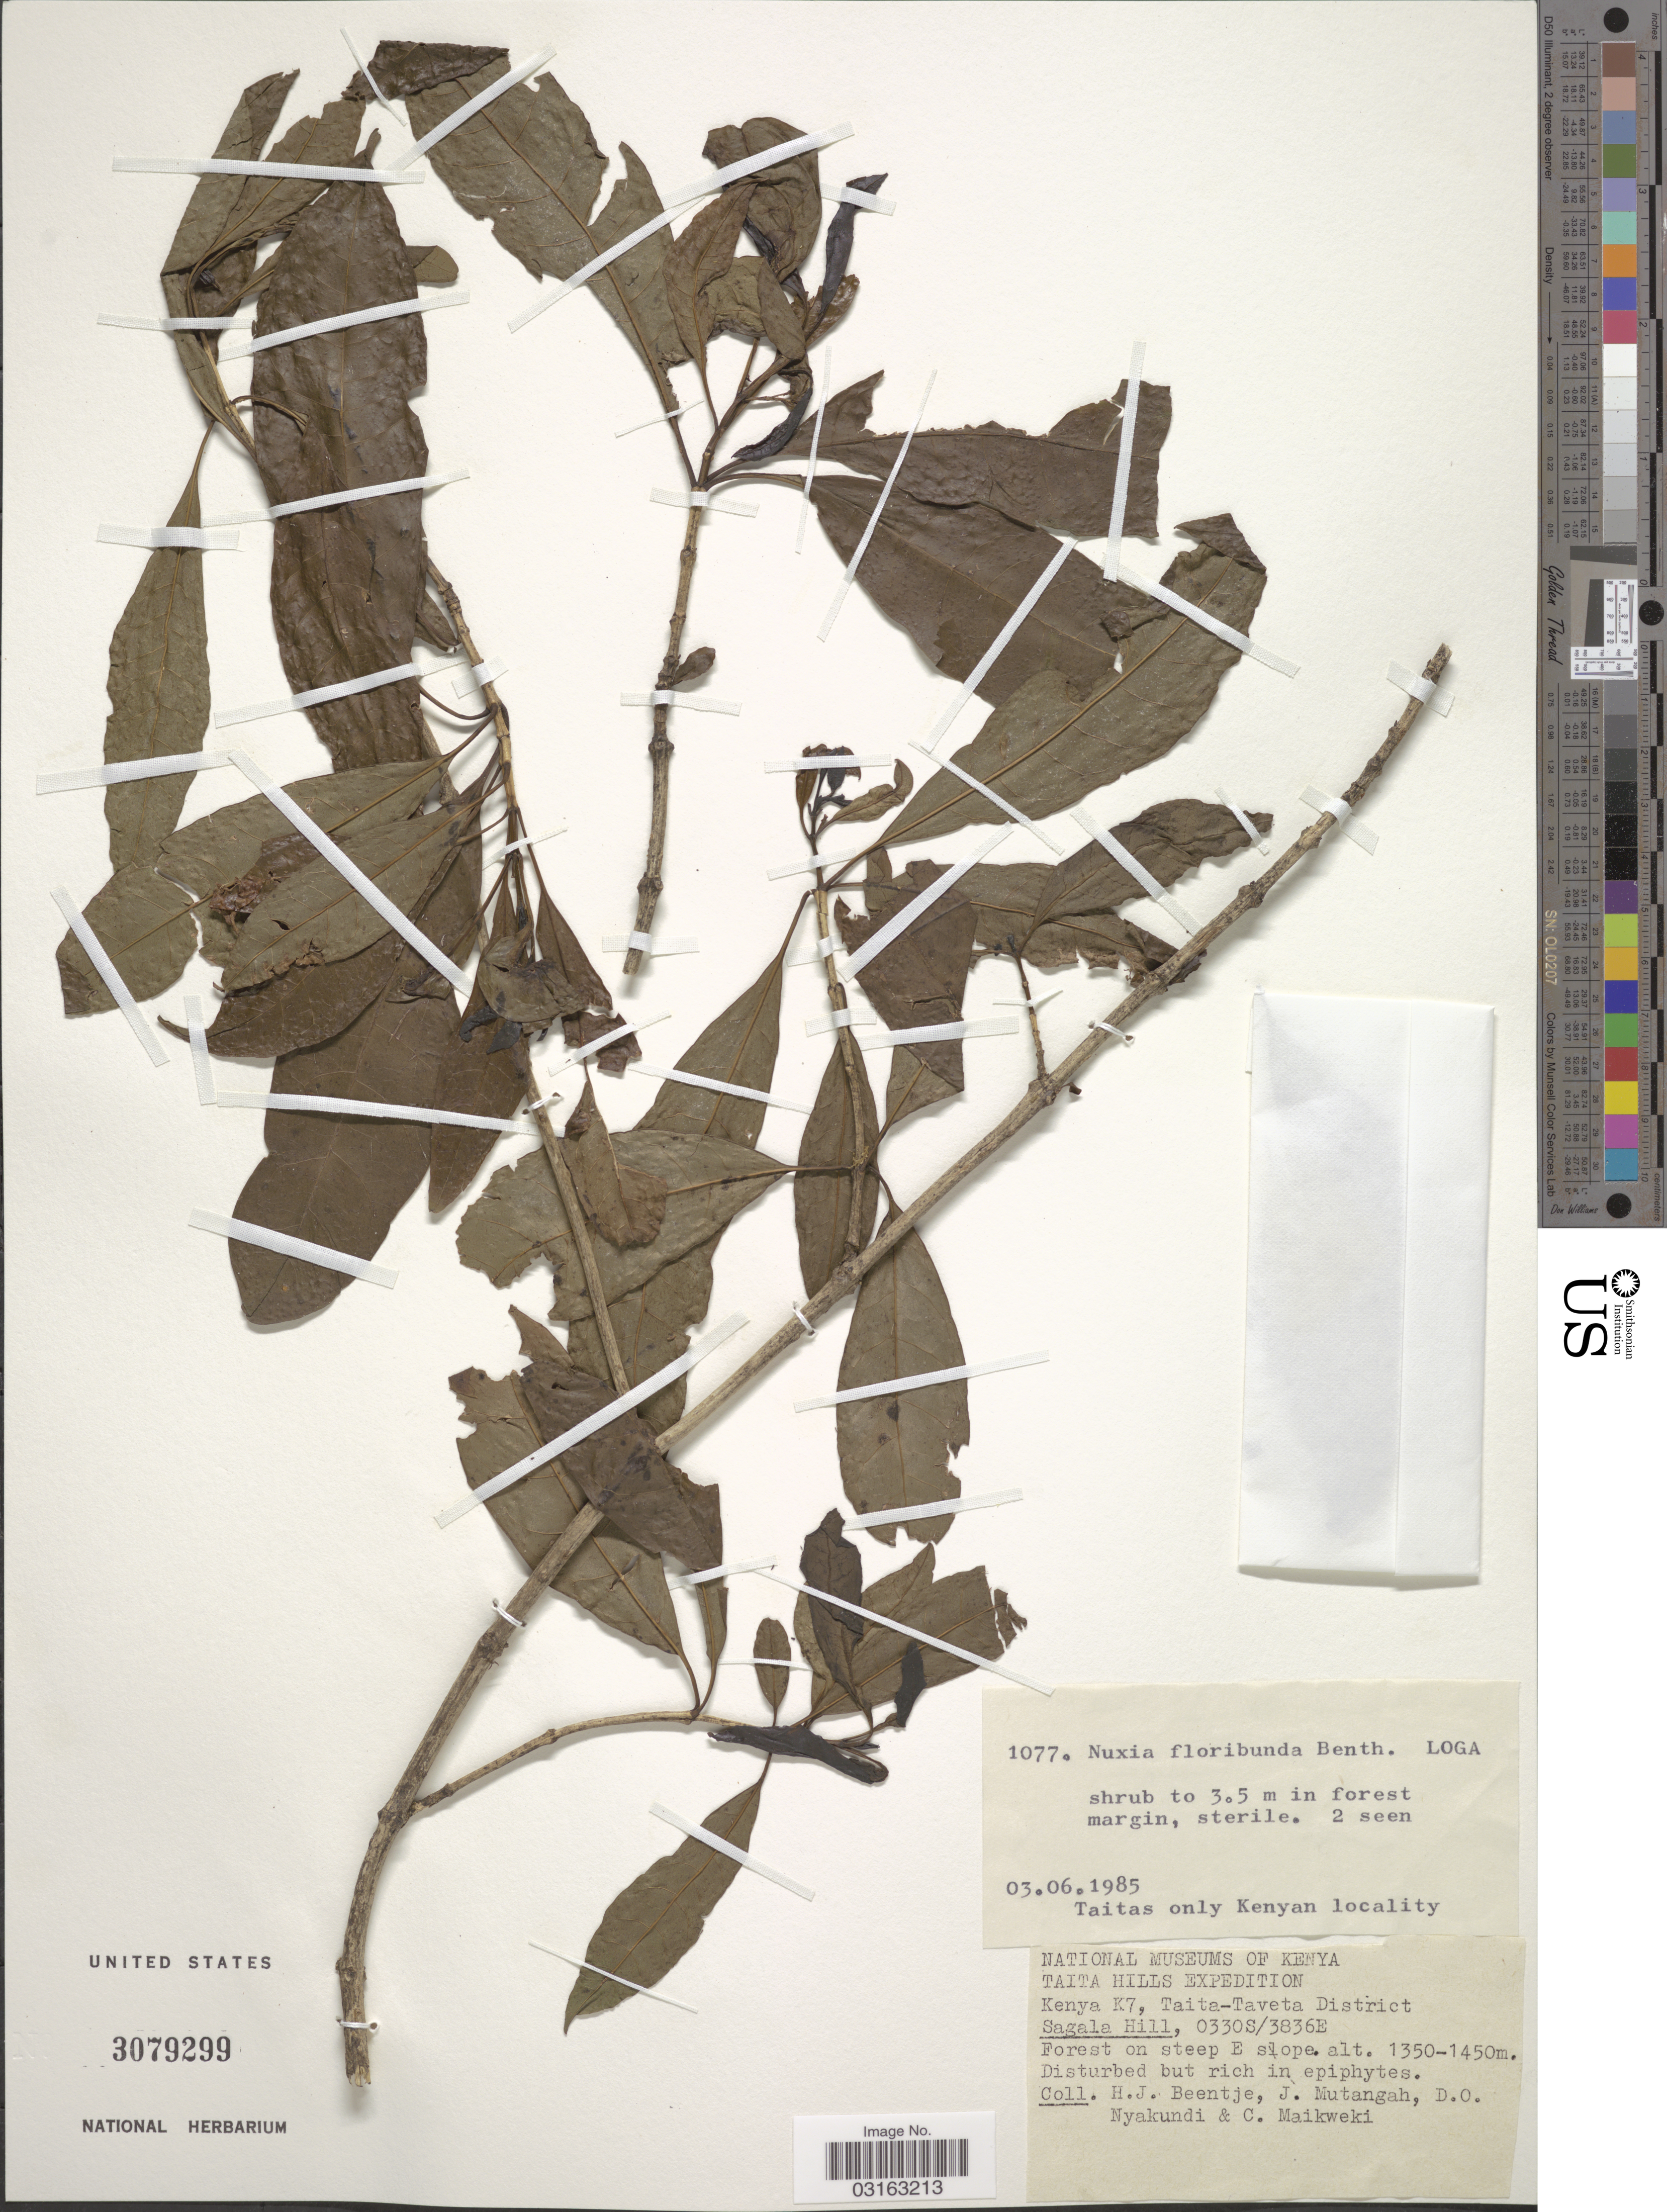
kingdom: Plantae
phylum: Tracheophyta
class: Magnoliopsida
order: Lamiales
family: Stilbaceae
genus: Nuxia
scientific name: Nuxia floribunda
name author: Benth.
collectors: H. J. Beentje, J. Mutangah, D. Nyakundi & C. Maikweki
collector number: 1077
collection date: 1985-06-03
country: Kenya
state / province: Taita Taveta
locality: Kenya K7, Taita-Taveta District. Sagala Hill, Forest on steep E slope.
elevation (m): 1350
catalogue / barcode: US 3079299